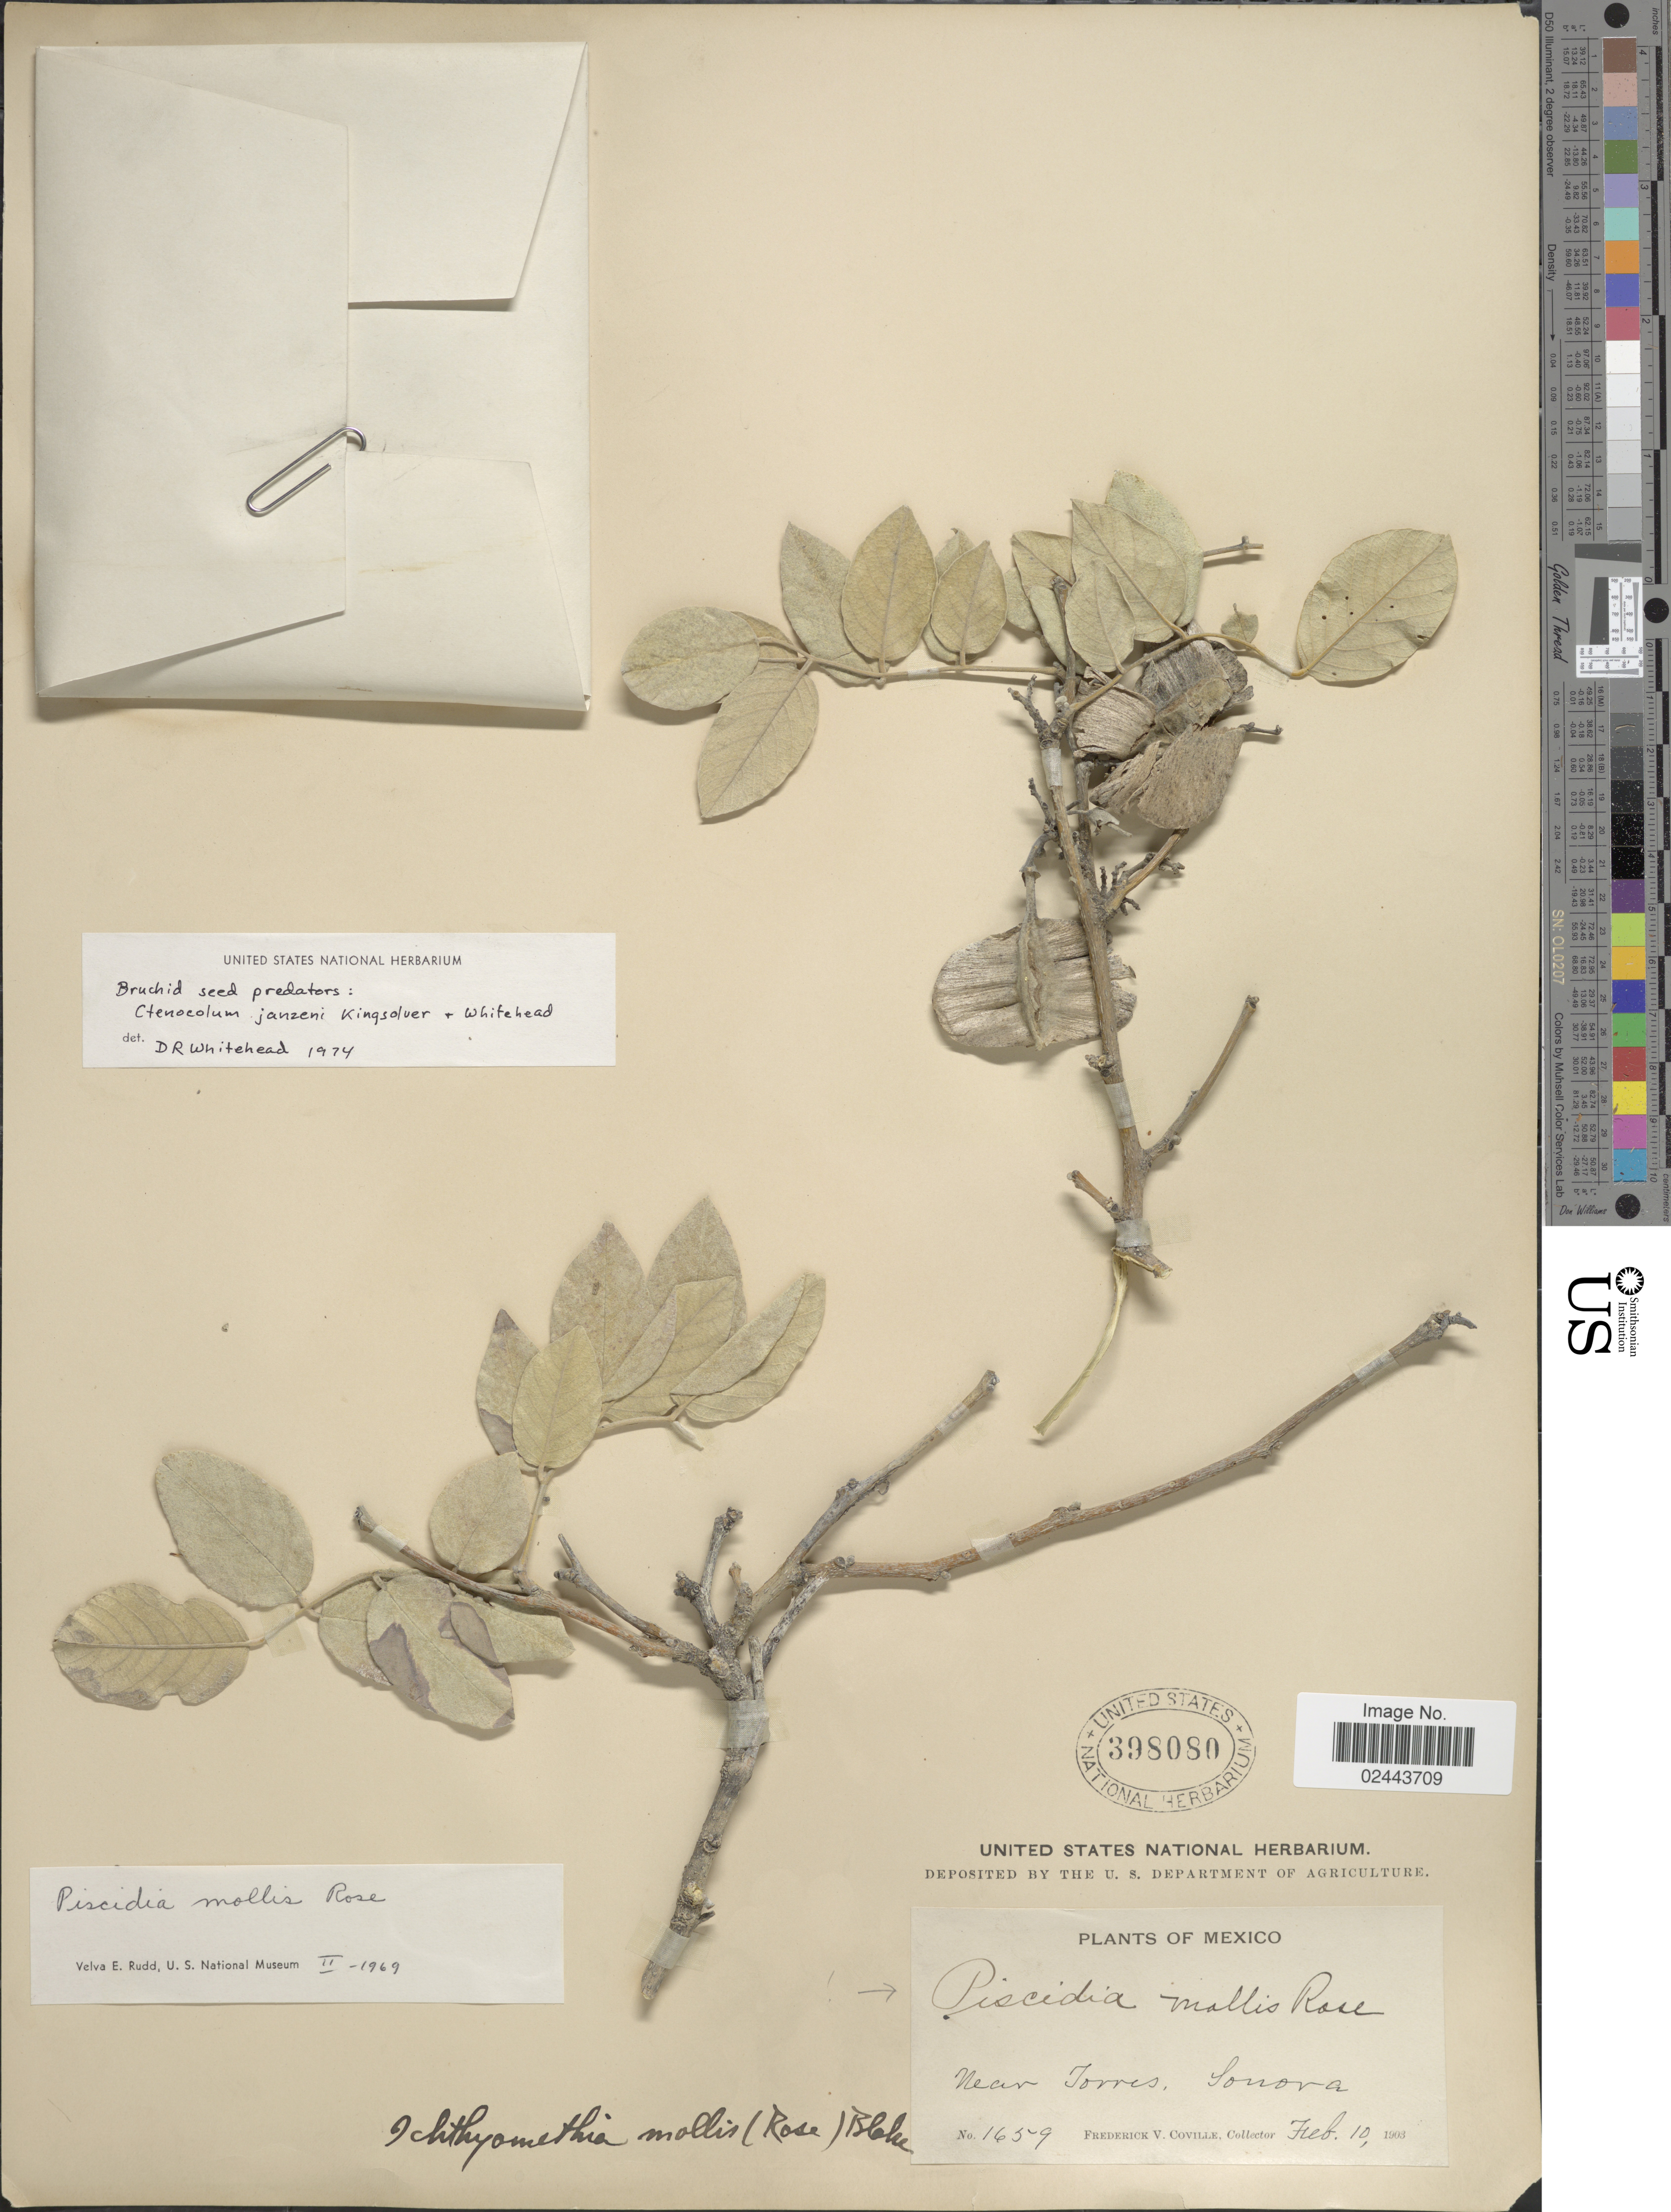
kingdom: Plantae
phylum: Tracheophyta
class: Magnoliopsida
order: Fabales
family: Fabaceae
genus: Piscidia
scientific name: Piscidia mollis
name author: Rose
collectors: F. V. Coville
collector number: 1659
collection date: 1903-02-10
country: Mexico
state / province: Sonora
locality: Near Torres.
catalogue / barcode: US 398080